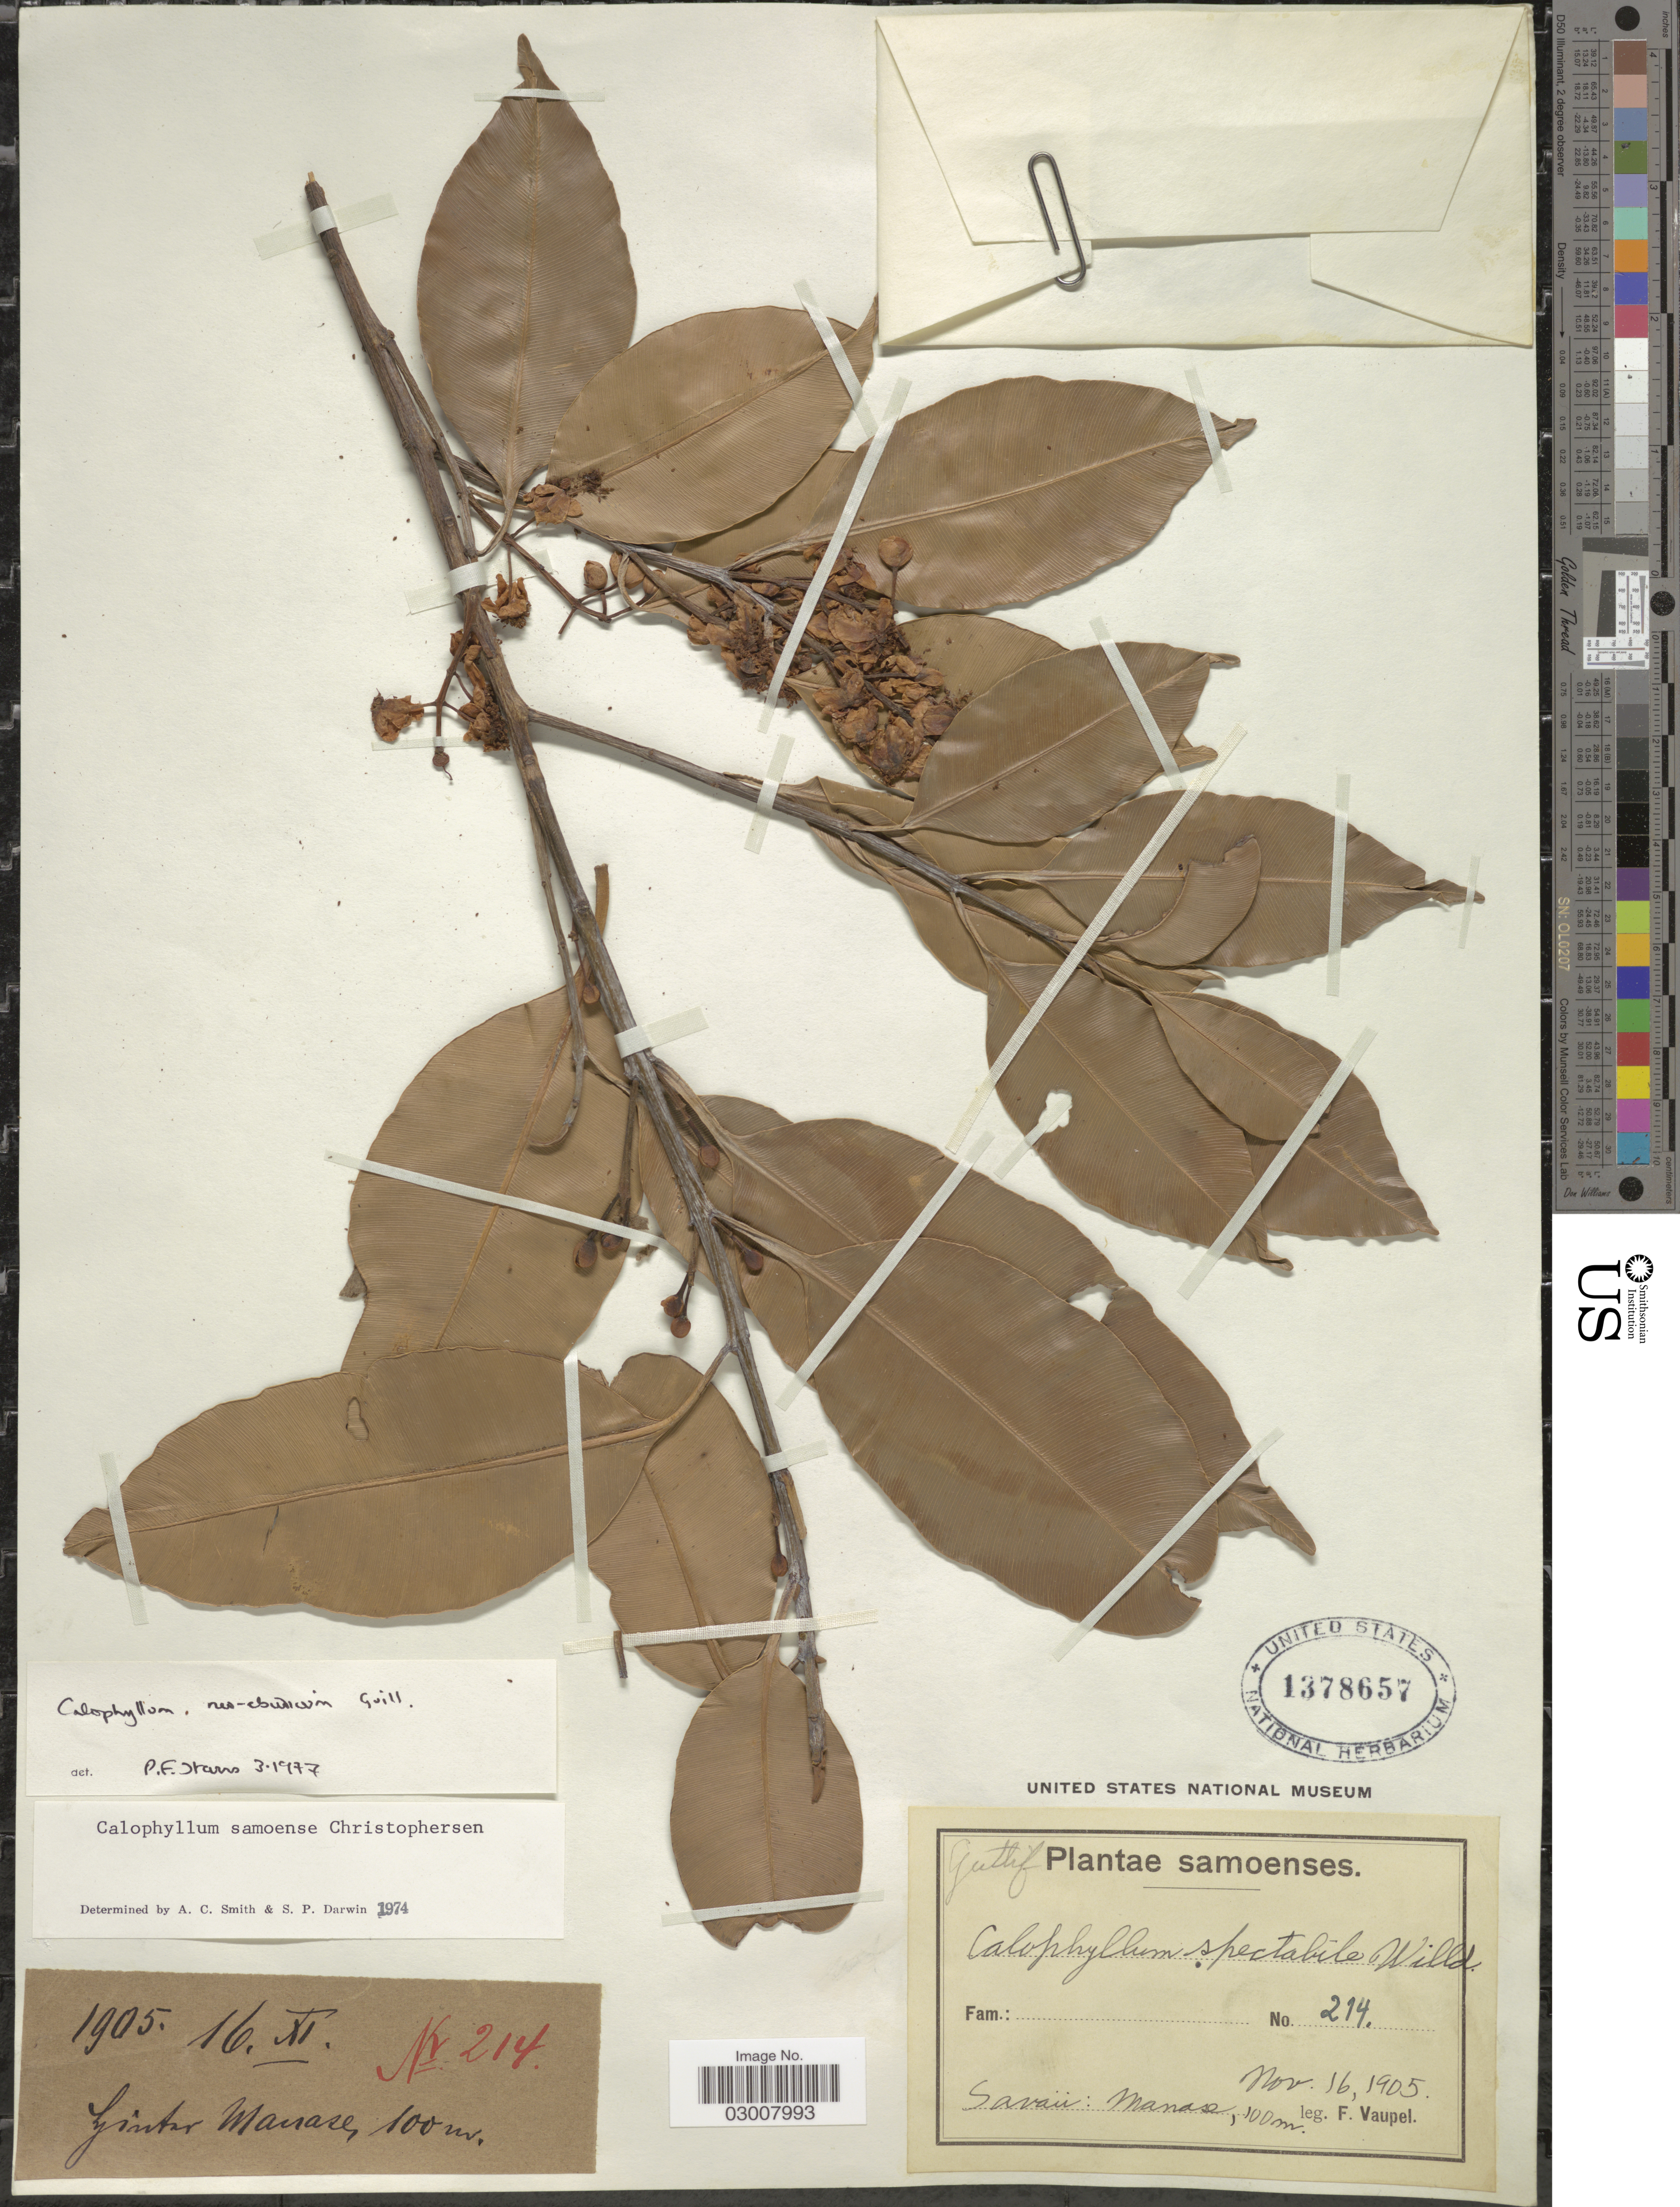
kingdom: Plantae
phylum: Tracheophyta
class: Magnoliopsida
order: Malpighiales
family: Calophyllaceae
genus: Calophyllum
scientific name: Calophyllum neoebudicum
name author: Guillaumin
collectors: F. Vaupel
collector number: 214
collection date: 1905-11-16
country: Samoa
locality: Savaii: Manase.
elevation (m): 100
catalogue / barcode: US 1378657